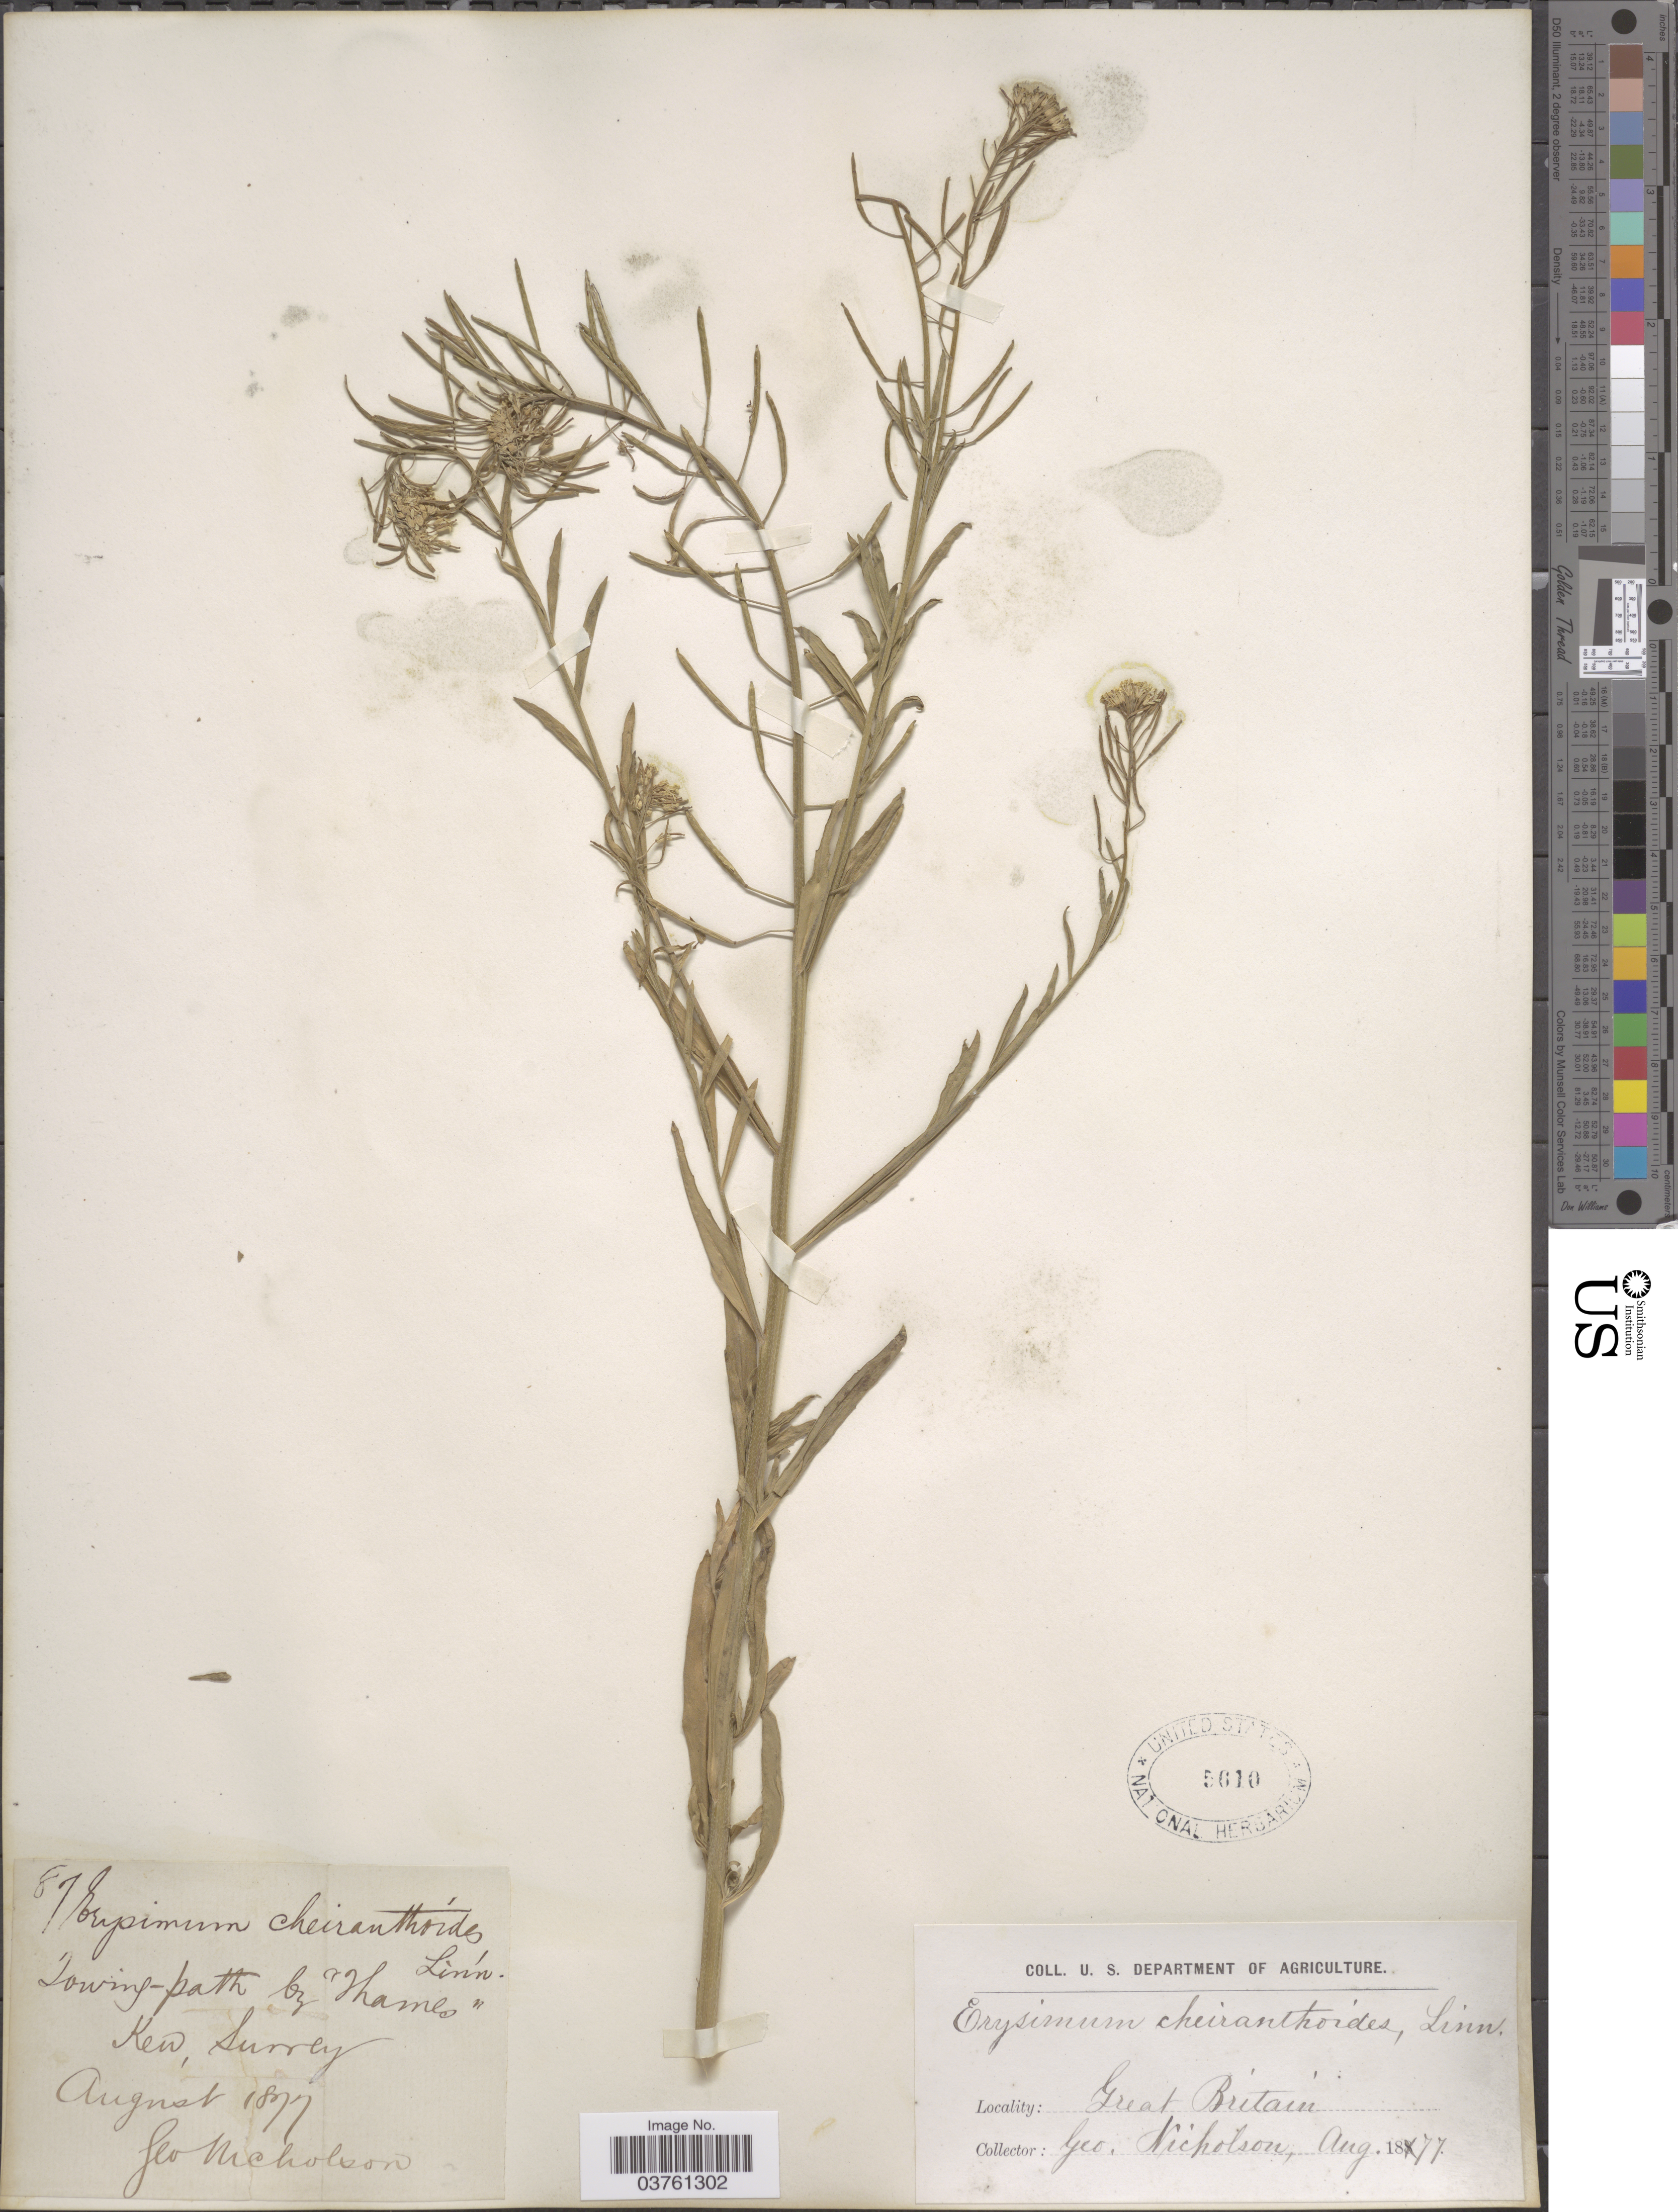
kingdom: Plantae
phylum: Tracheophyta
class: Magnoliopsida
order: Brassicales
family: Brassicaceae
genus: Erysimum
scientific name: Erysimum cheiranthoides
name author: L.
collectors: G. Nicholson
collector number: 87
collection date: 1877-08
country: United Kingdom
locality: Towing-path by "Thames" Kew, Surrey. [unsure placement] Great Britain.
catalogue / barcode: US 5610